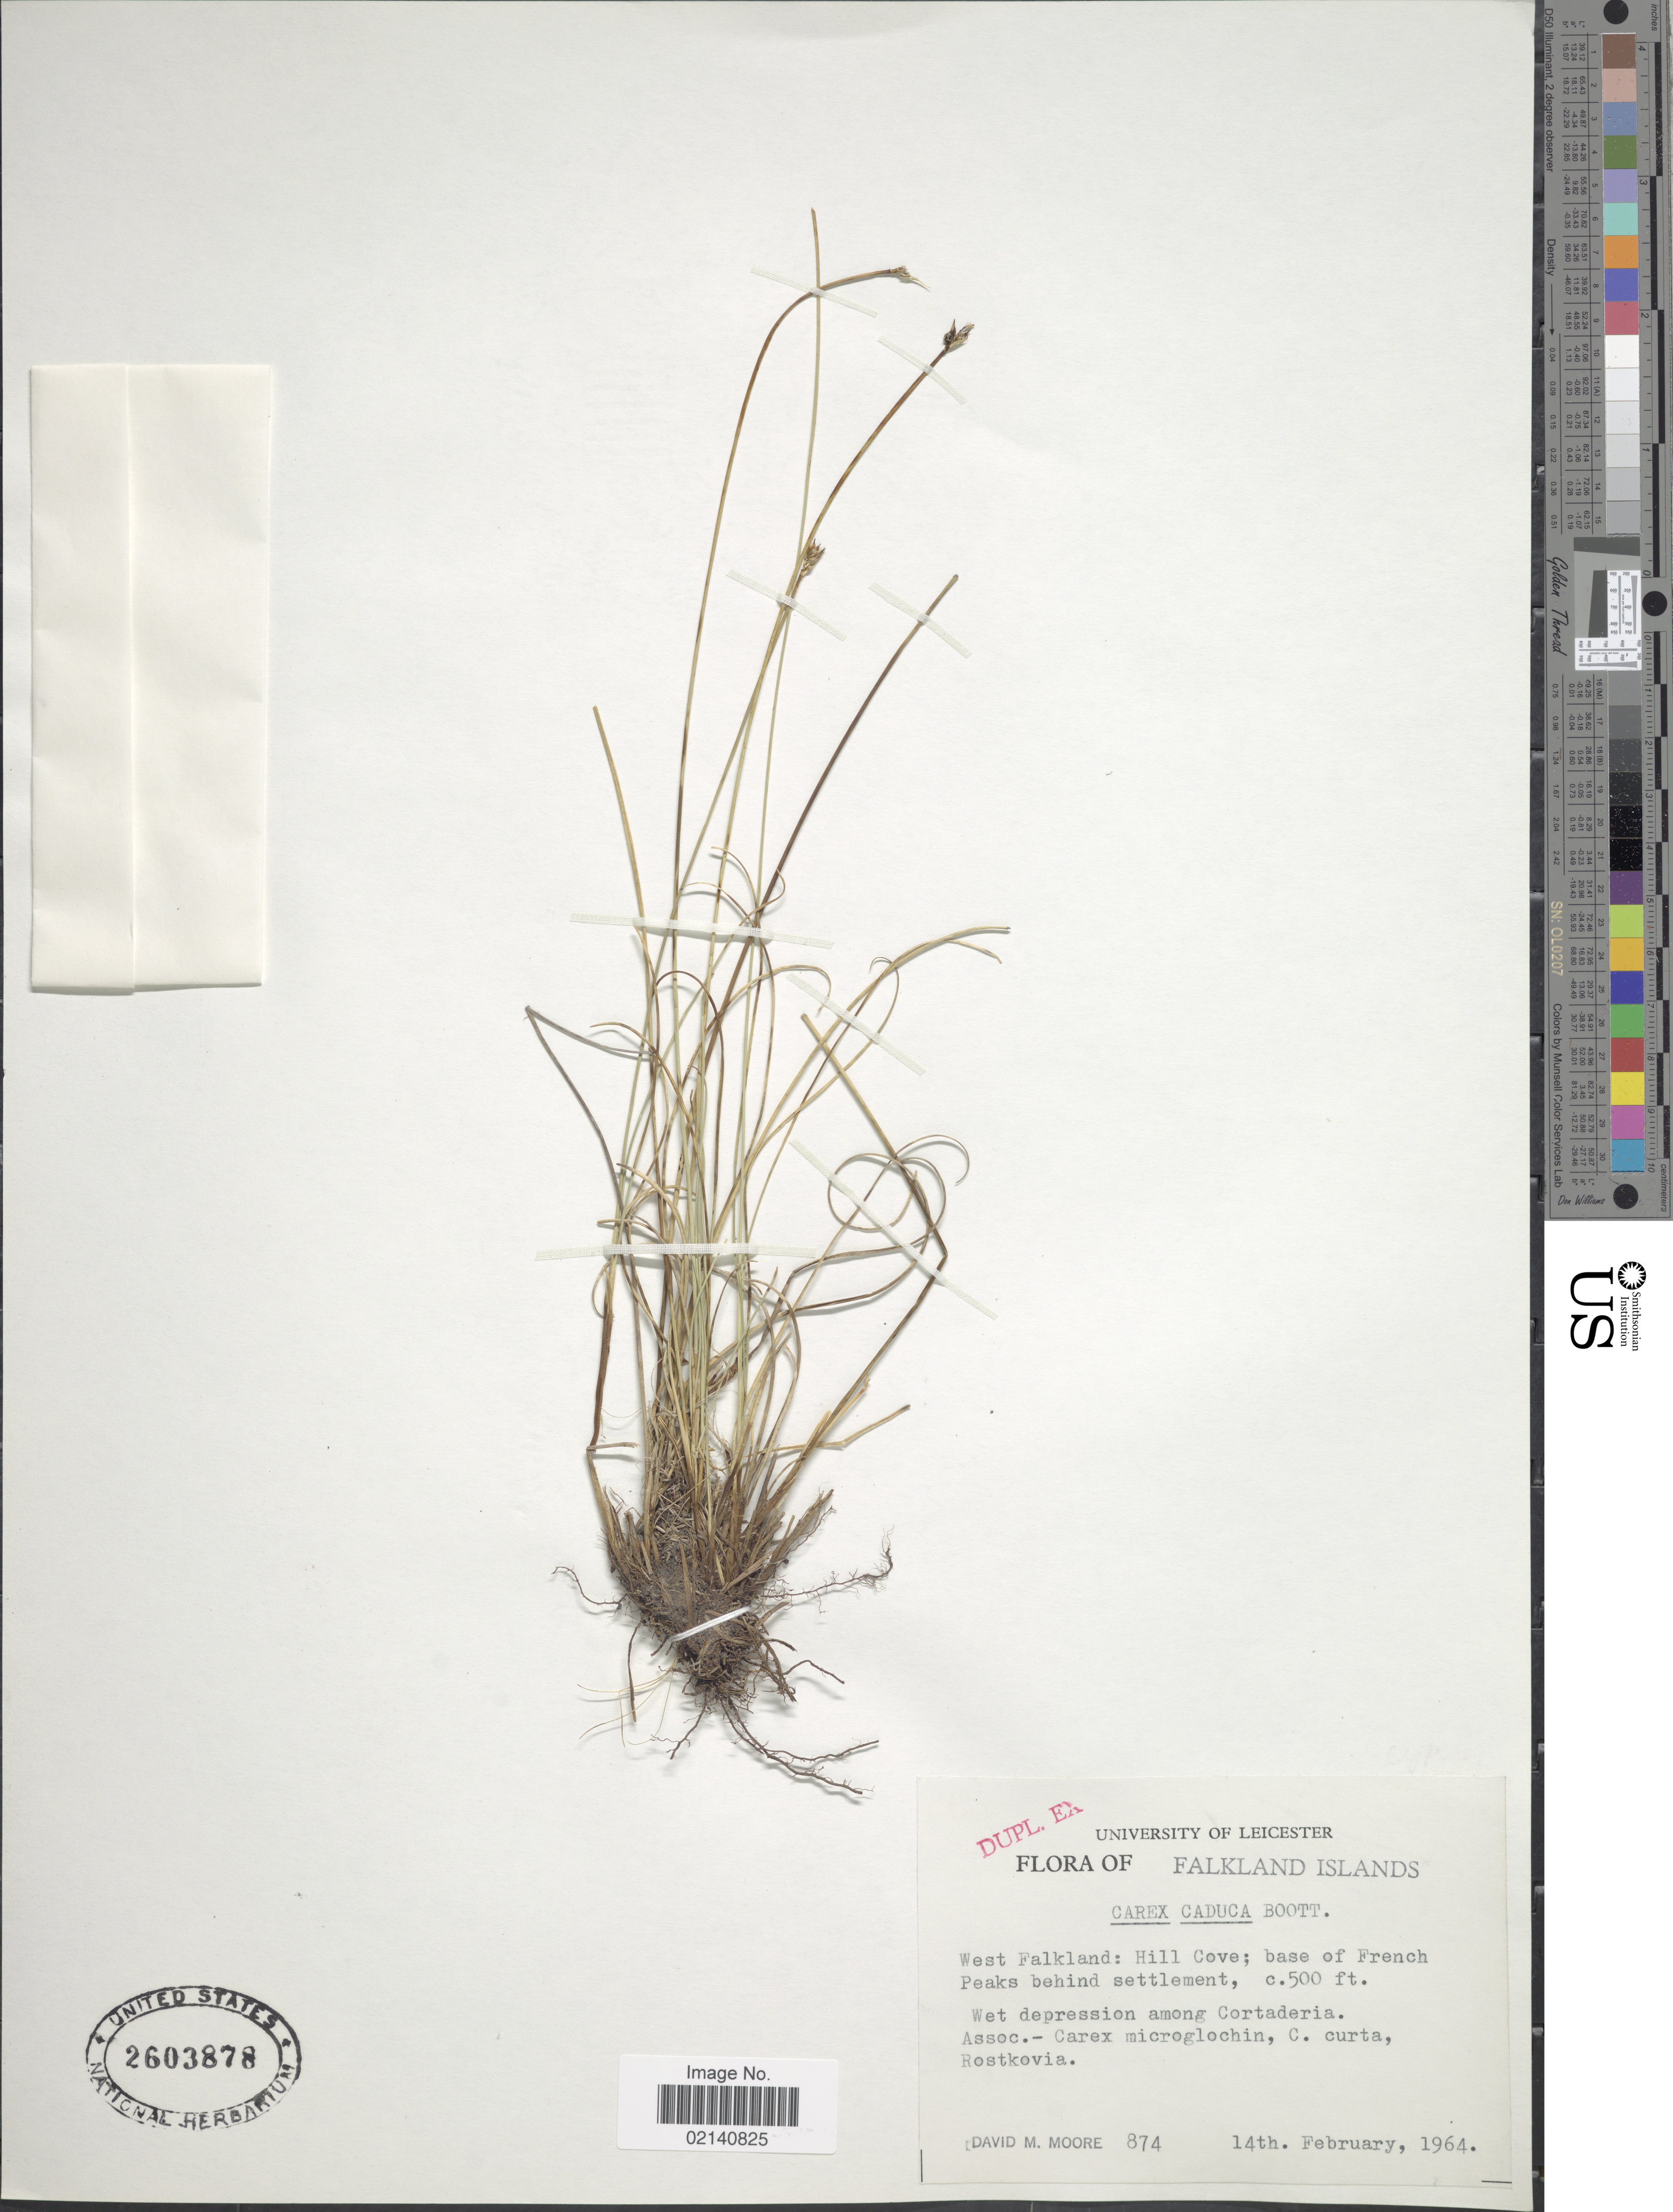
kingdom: Plantae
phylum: Tracheophyta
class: Liliopsida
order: Poales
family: Cyperaceae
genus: Carex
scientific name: Carex caduca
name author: Boott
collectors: D. Moore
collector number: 874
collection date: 1964-02-14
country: Falkland Islands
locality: West Falkland: Hill Cove; base of French Peaks behind settlement, wet depression among Cortaderia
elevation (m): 152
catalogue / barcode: US 2603878